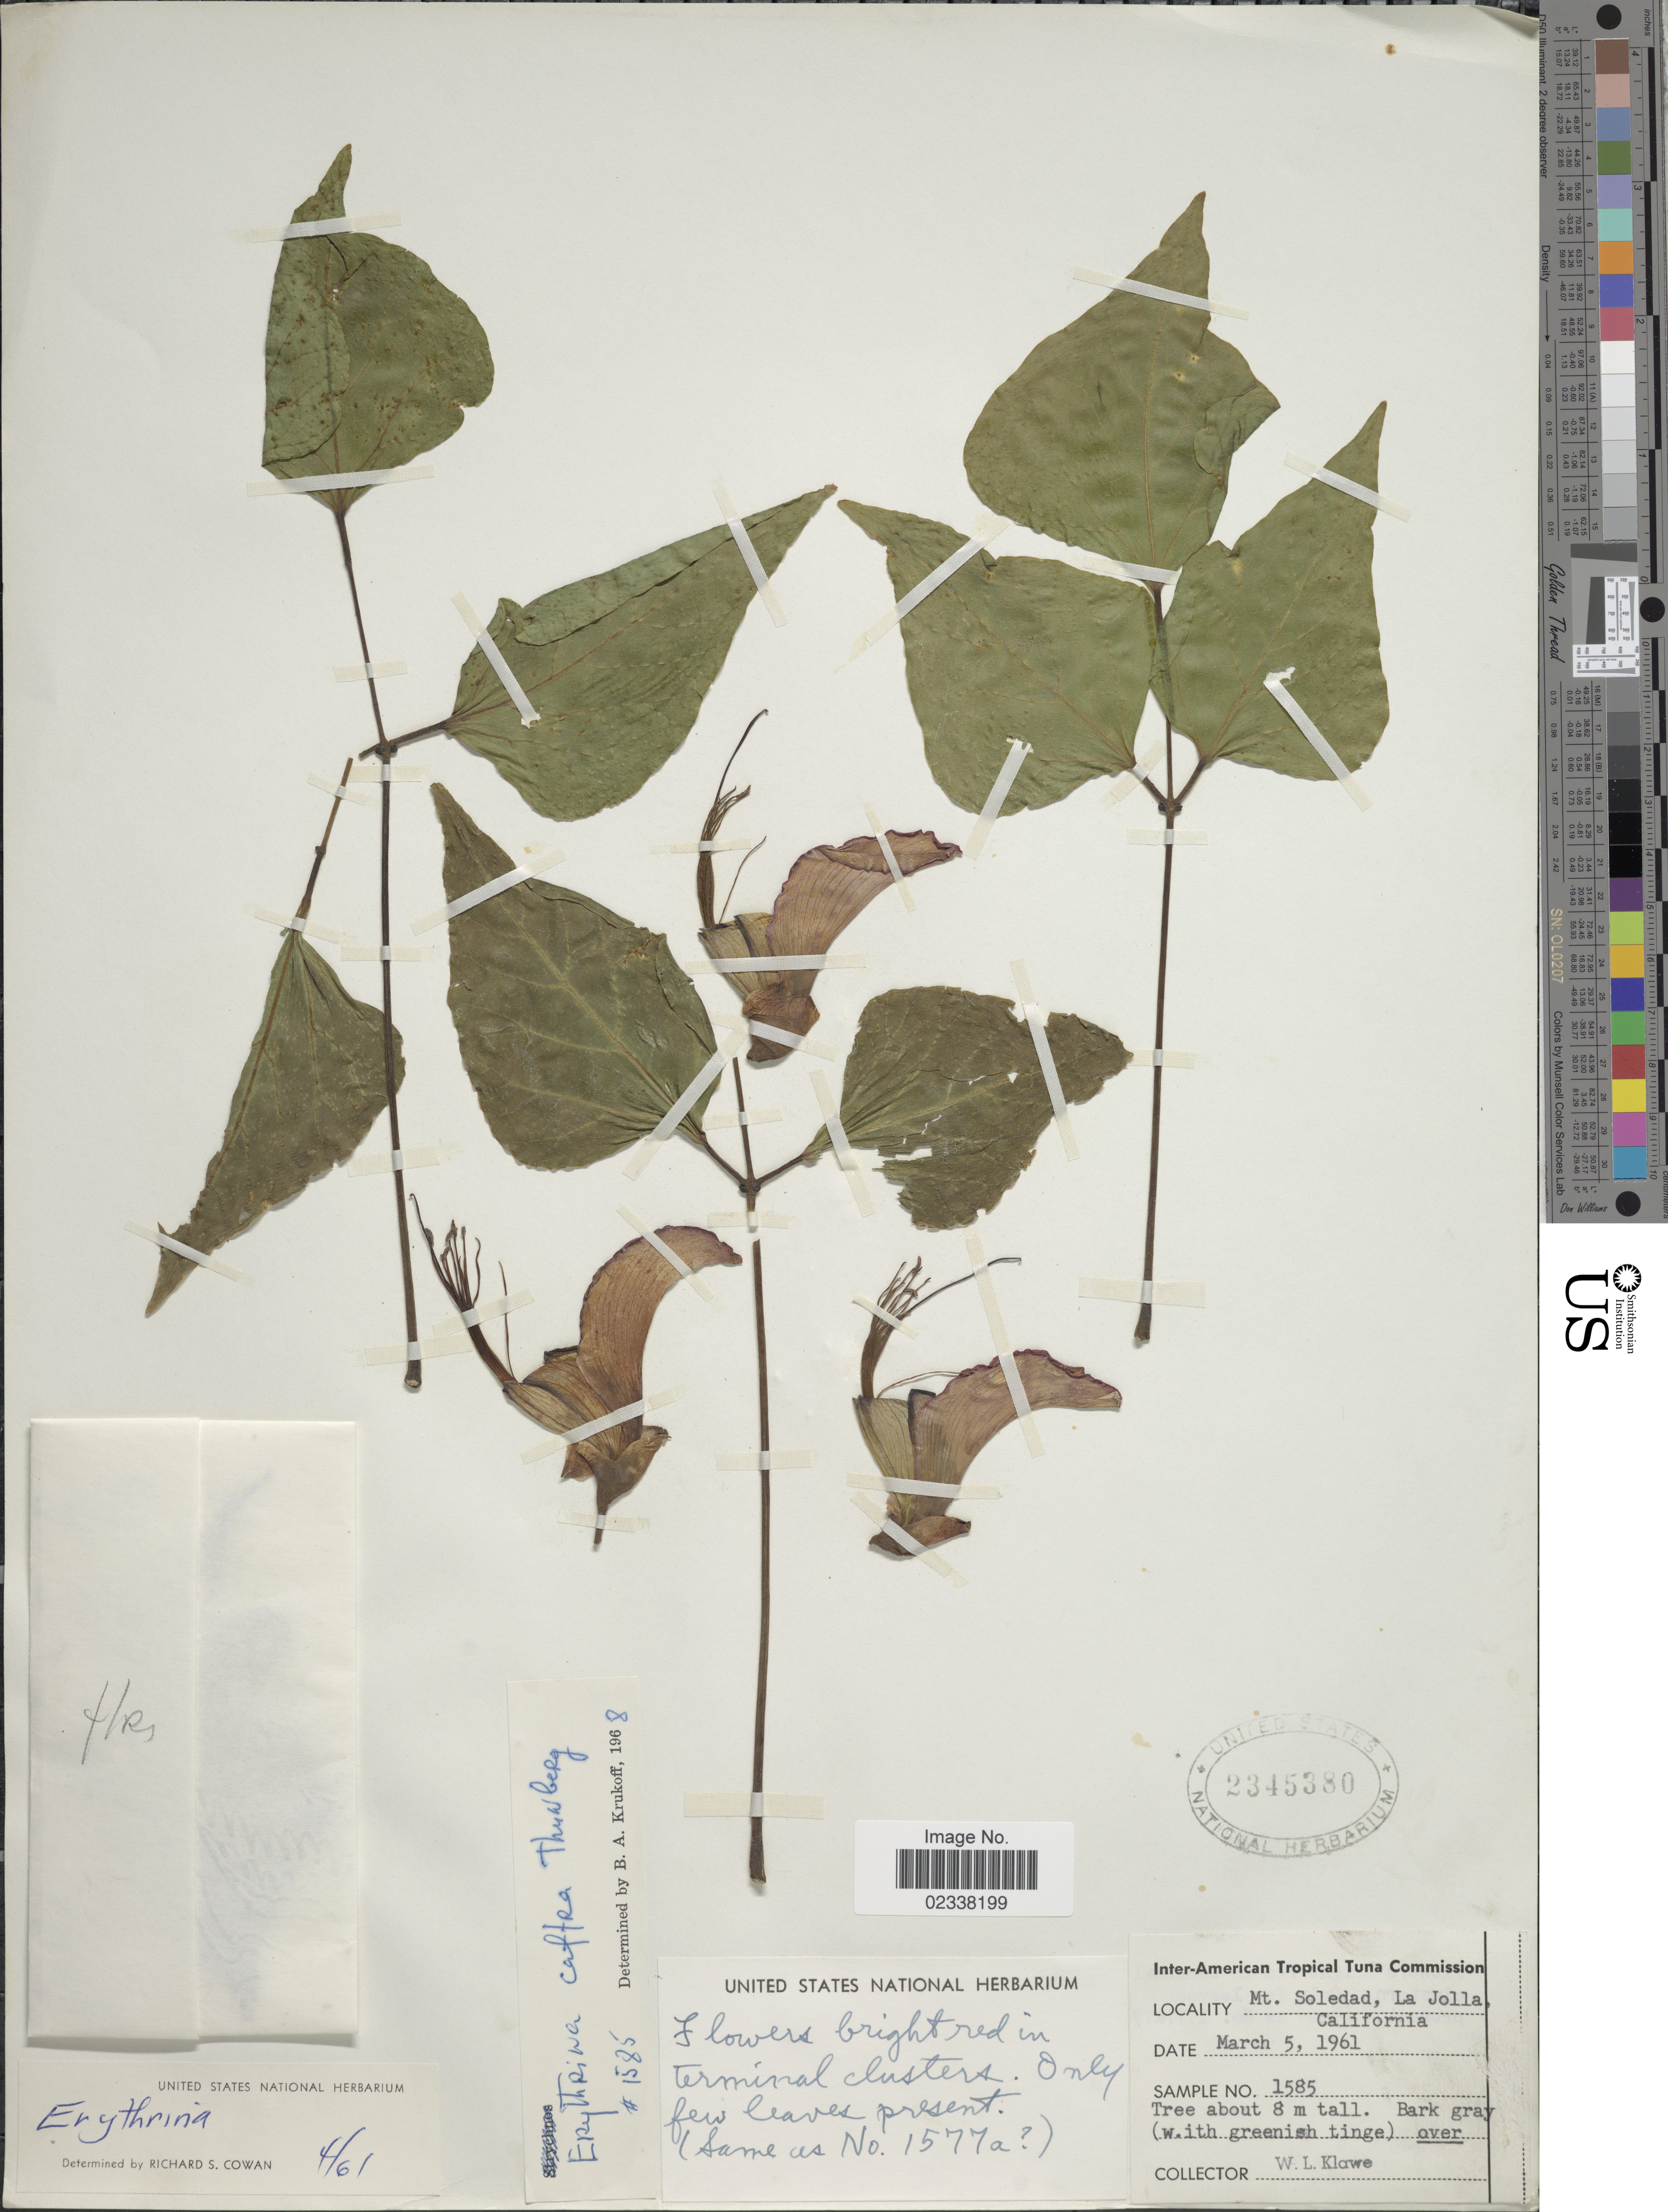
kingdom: Plantae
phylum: Tracheophyta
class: Magnoliopsida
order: Fabales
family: Fabaceae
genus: Erythrina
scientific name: Erythrina caffra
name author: Thunb.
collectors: W. Klawe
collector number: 1585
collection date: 1961-03-05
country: United States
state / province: California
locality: Mt. Soledad, La Jolla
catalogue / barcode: US 2345380